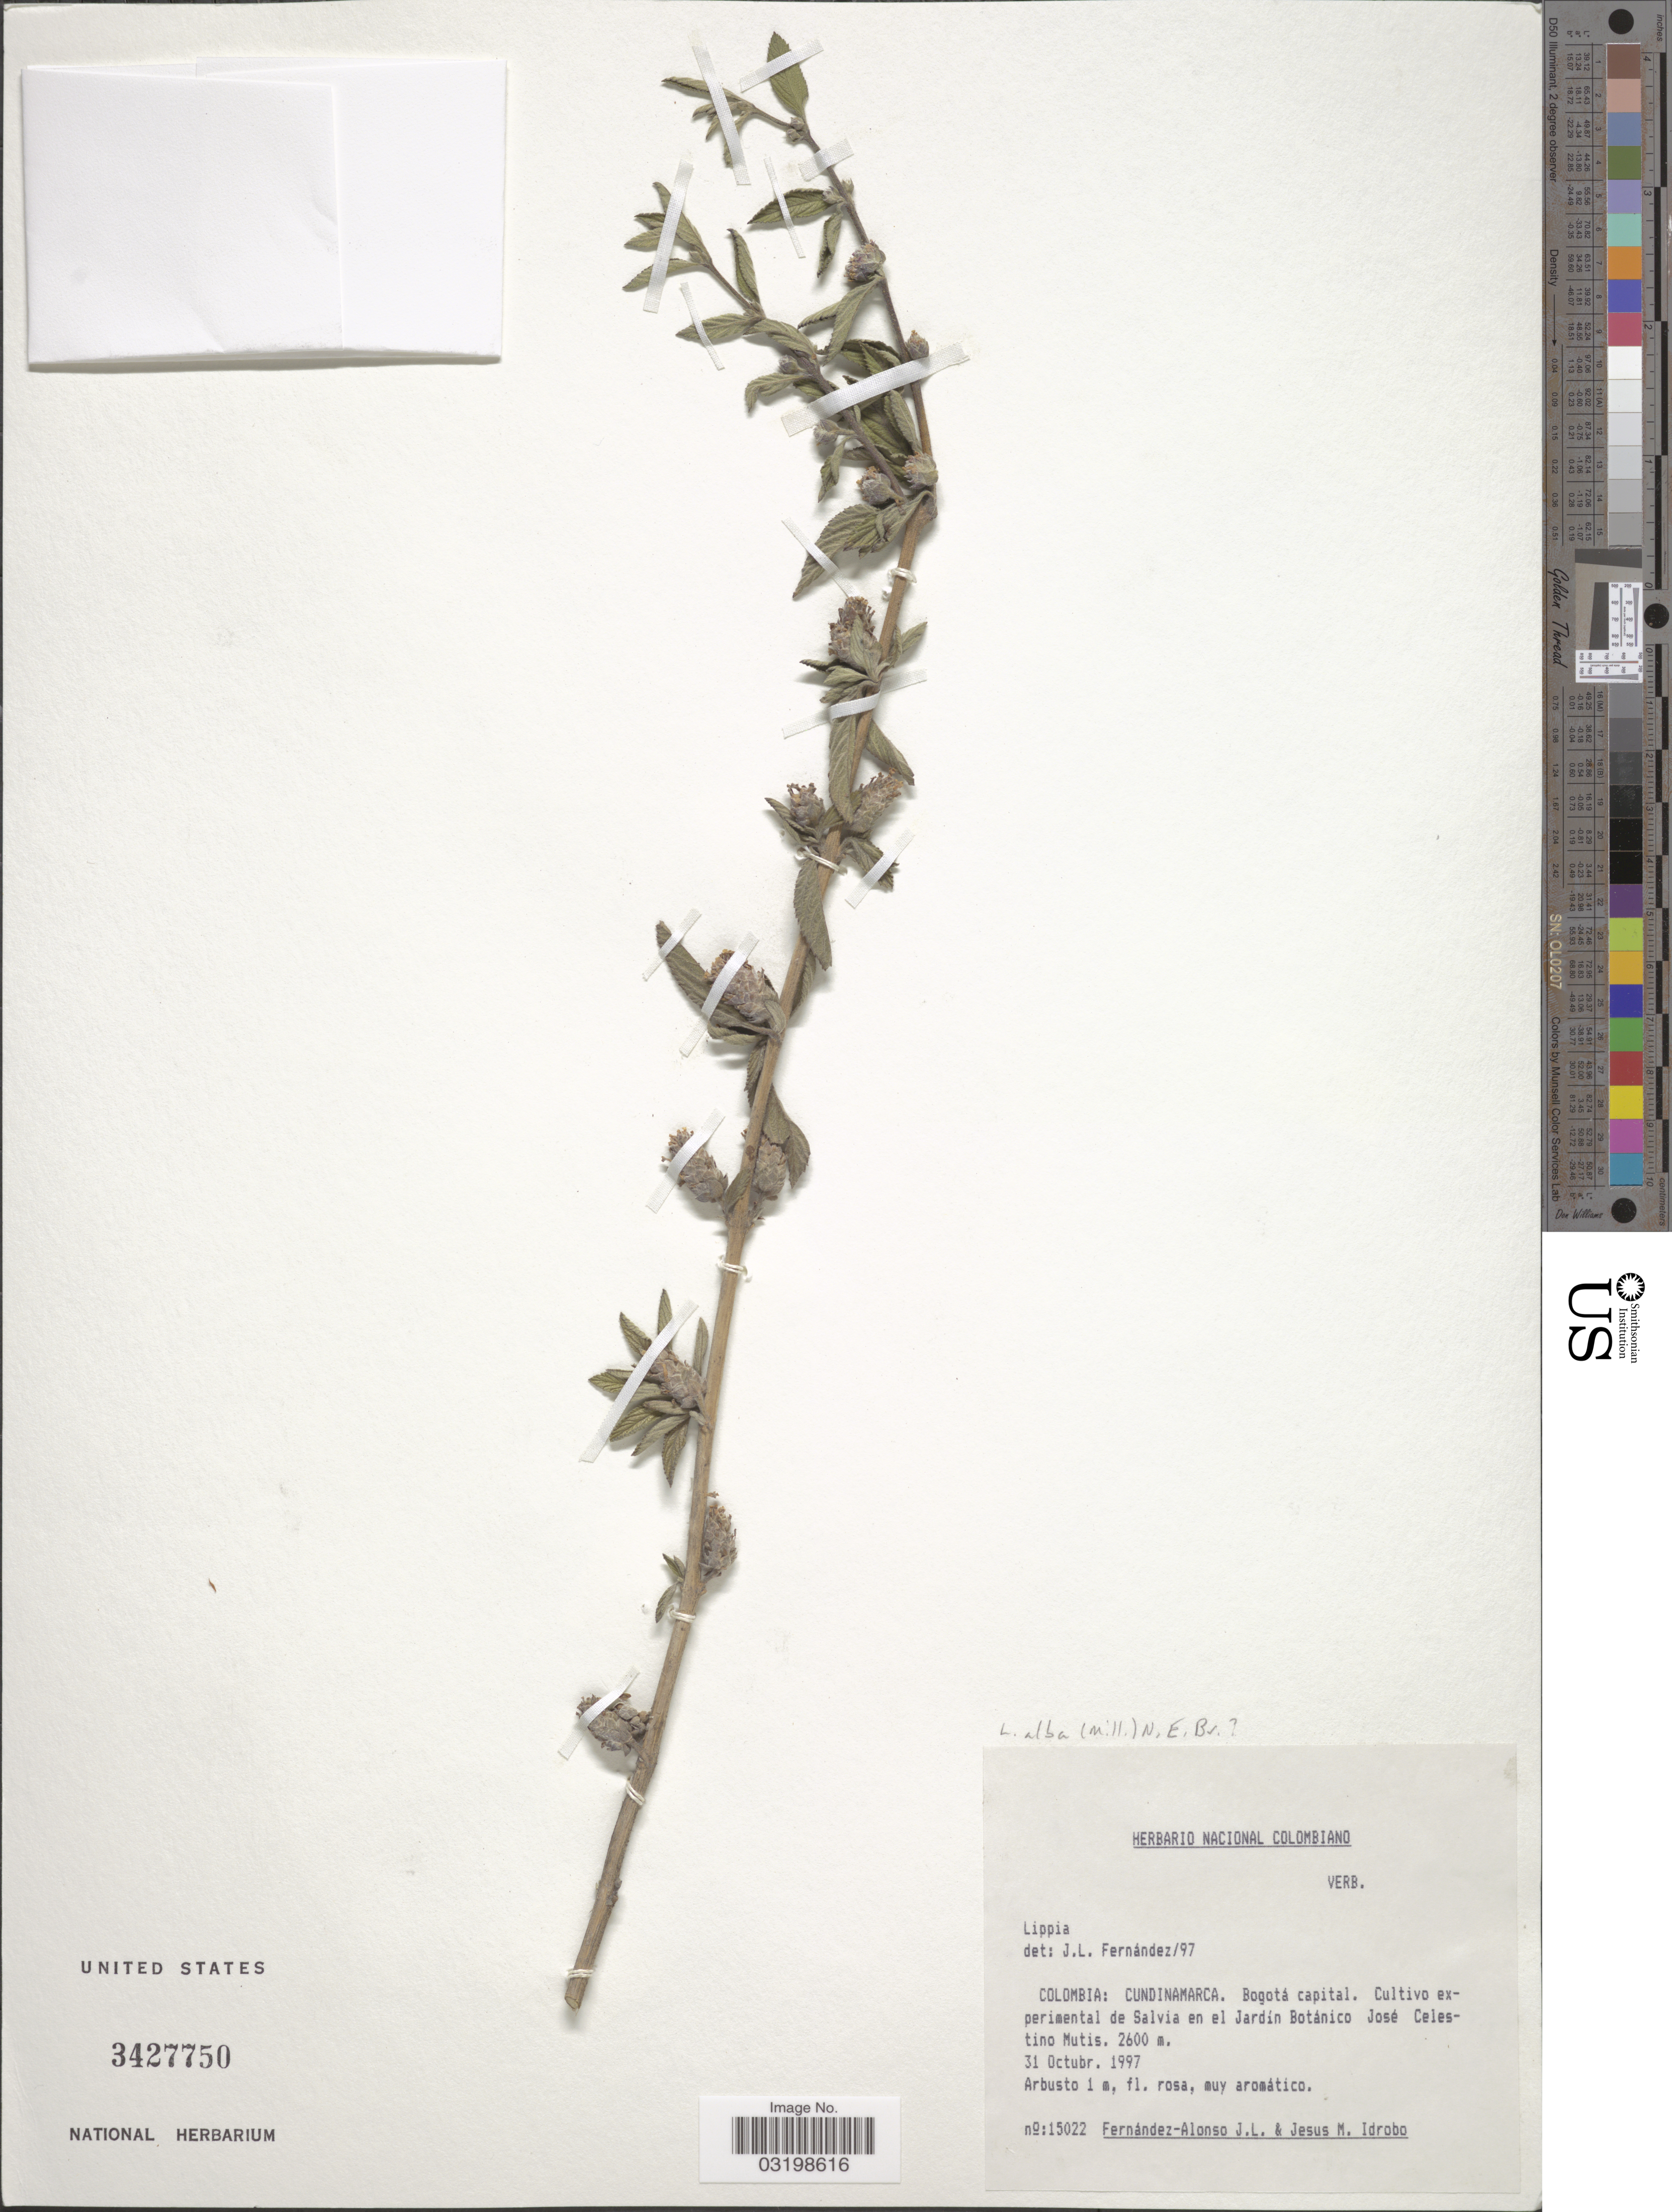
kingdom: Plantae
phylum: Tracheophyta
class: Magnoliopsida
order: Lamiales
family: Verbenaceae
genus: Lippia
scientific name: Lippia alba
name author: (Mill.) N.E. Br. ex Britton & P. Wilson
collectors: J. L. Fernández-Alonso & J. M. Idrobo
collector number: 15022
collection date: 1997-10-31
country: Colombia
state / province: Cundinamarca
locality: Bogotá capital. Cultivo experimental de Salvia en el Jardín Botánico José Celestino Mutis.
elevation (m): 2600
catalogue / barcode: US 3427750